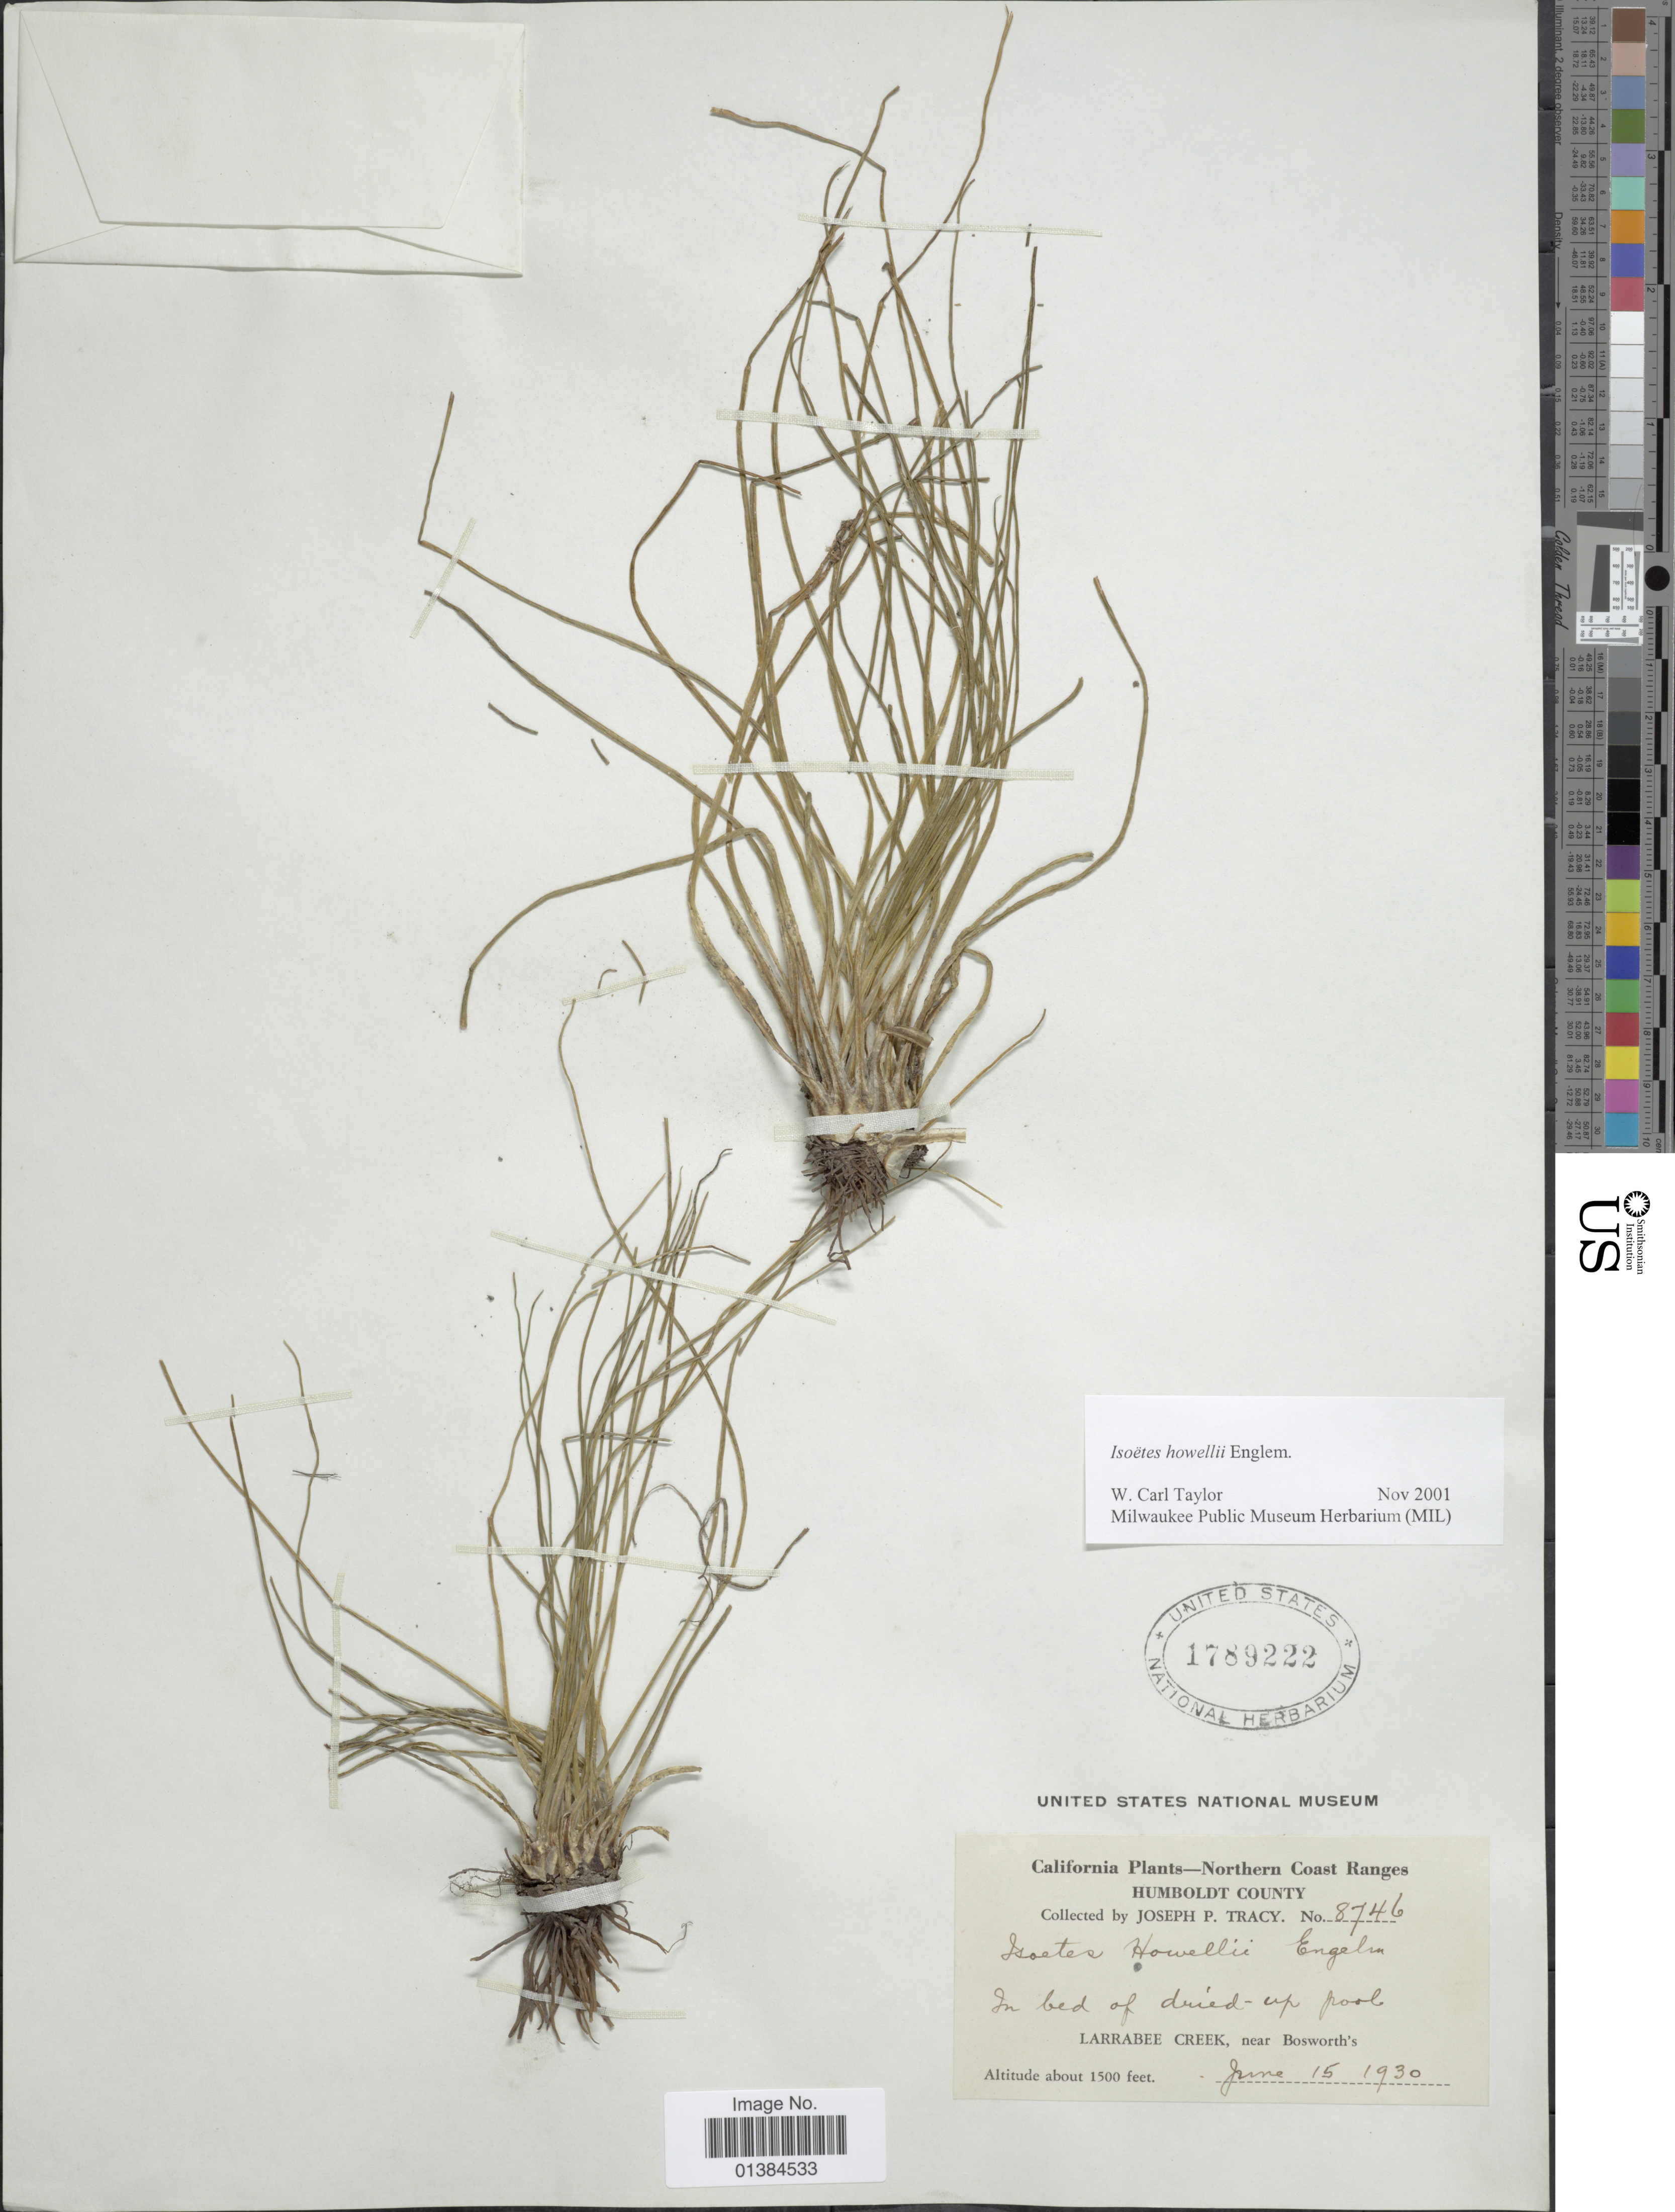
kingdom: Plantae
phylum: Tracheophyta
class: Lycopodiopsida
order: Isoetales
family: Isoetaceae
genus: Isoetes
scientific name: Isoetes howellii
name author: Engelm.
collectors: J. Tracy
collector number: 8746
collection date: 1930-06-15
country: United States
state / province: California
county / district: Humboldt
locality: Northern Coast Ranges. Humboldt County. Larrabee Creek, near Bosworth's.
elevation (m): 457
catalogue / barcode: US 1789222